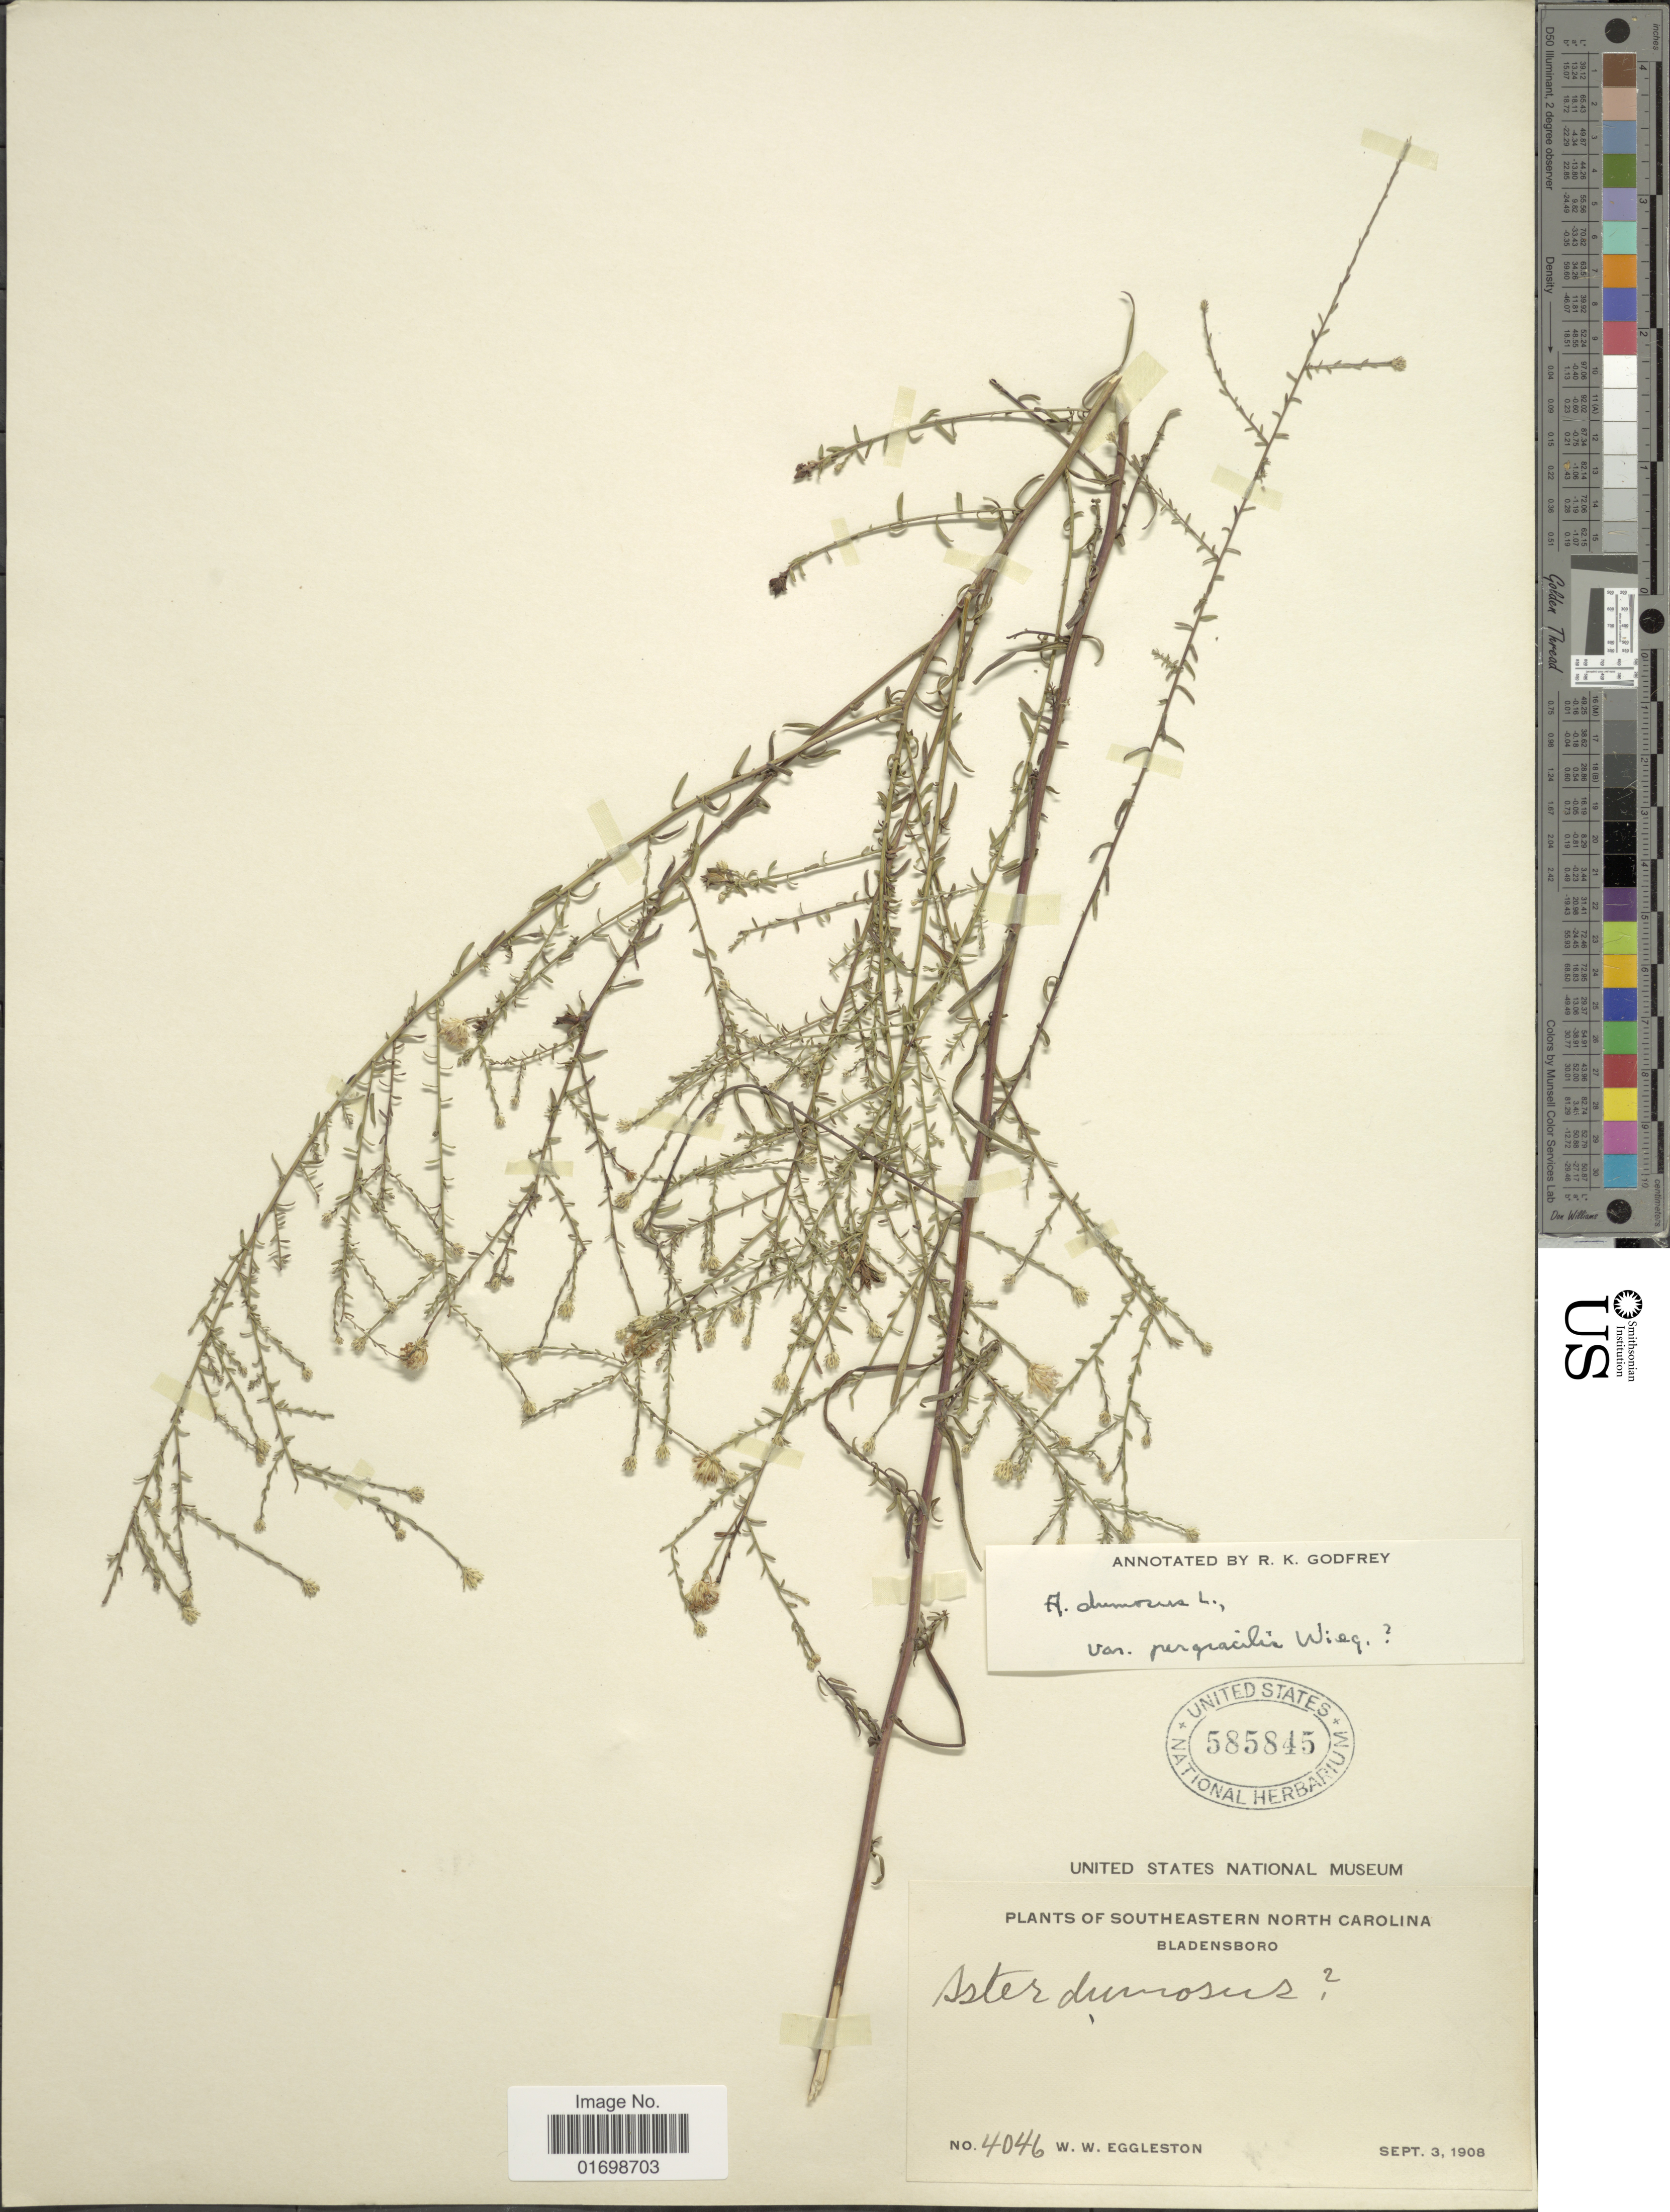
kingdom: Plantae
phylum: Tracheophyta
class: Magnoliopsida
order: Asterales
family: Asteraceae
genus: Symphyotrichum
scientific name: Symphyotrichum dumosum var. pergracile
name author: (Wiegand) G.L. Nesom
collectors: W. W. Eggleston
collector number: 4046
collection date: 1908-09-03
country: United States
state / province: North Carolina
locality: Southeastern North Carolina. Bladensboro.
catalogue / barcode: US 585845